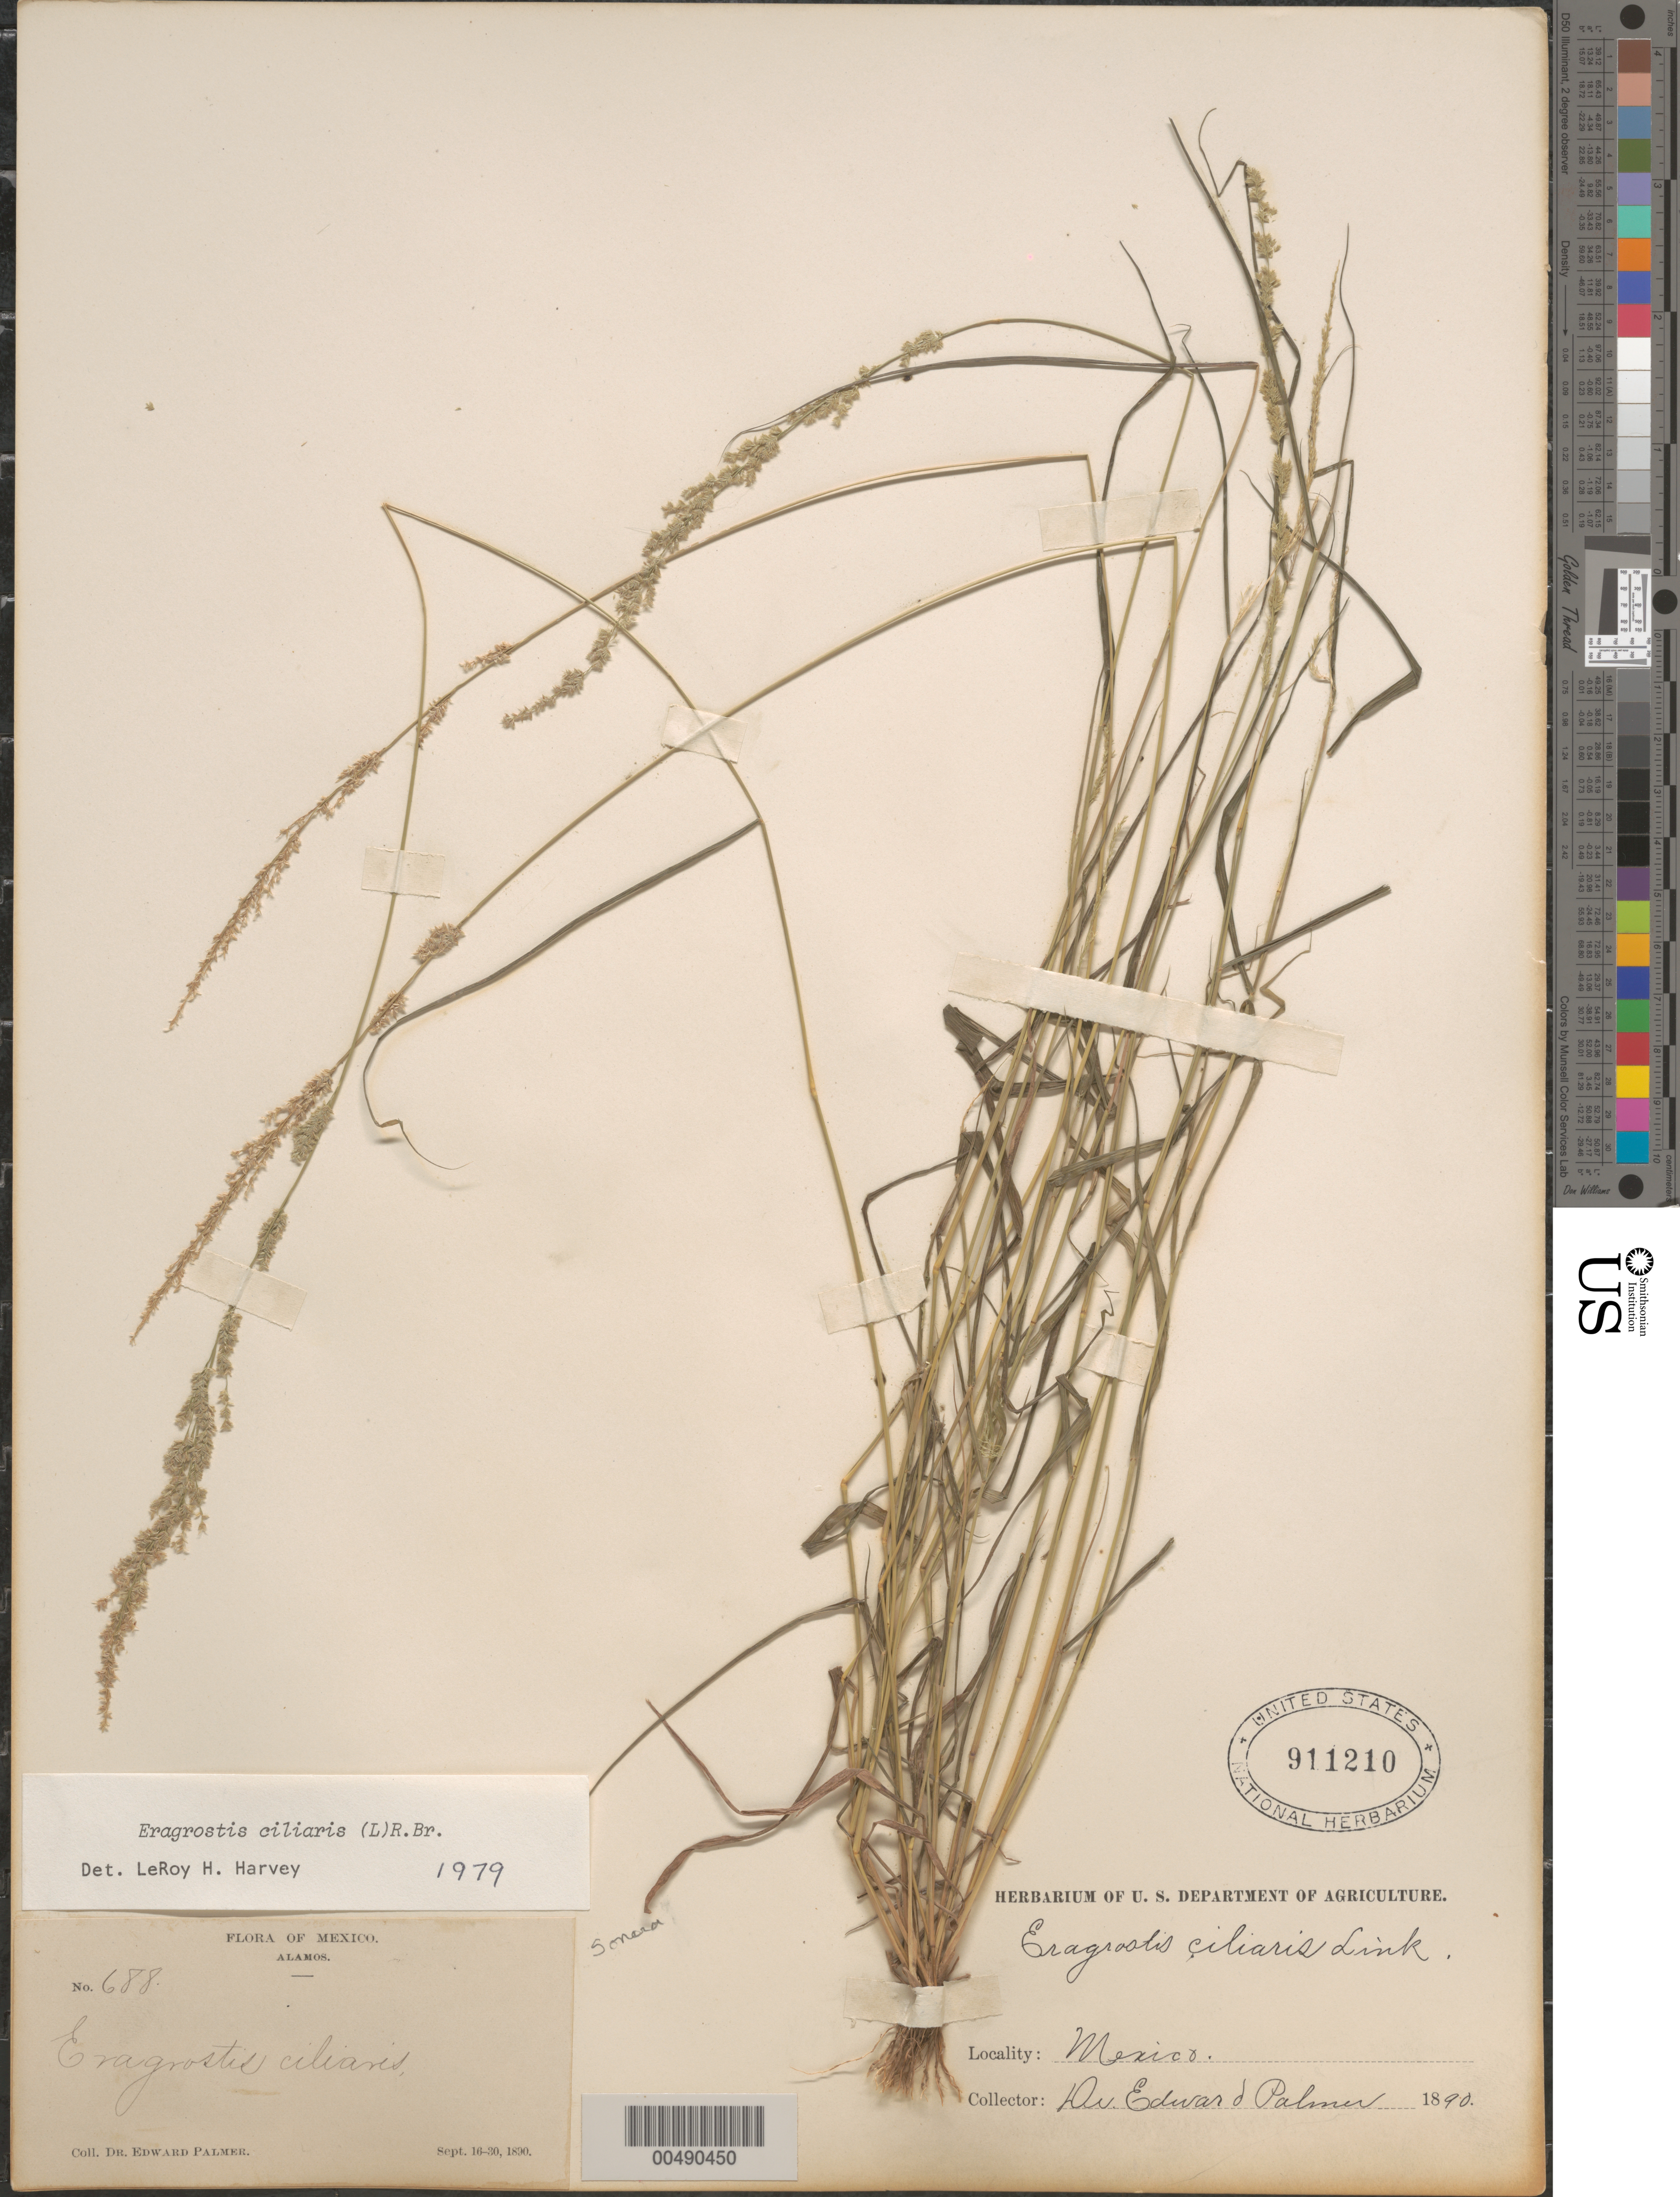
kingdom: Plantae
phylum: Tracheophyta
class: Liliopsida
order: Poales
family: Poaceae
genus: Eragrostis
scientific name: Eragrostis ciliaris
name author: (L.) R. Br.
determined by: Harvey, L. H.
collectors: E. Palmer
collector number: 688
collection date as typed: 16 Sep 1890 to 30 Sep 1890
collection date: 1890-09-16/1890-09-30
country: Mexico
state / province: Sonora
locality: Alamos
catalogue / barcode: US 911210